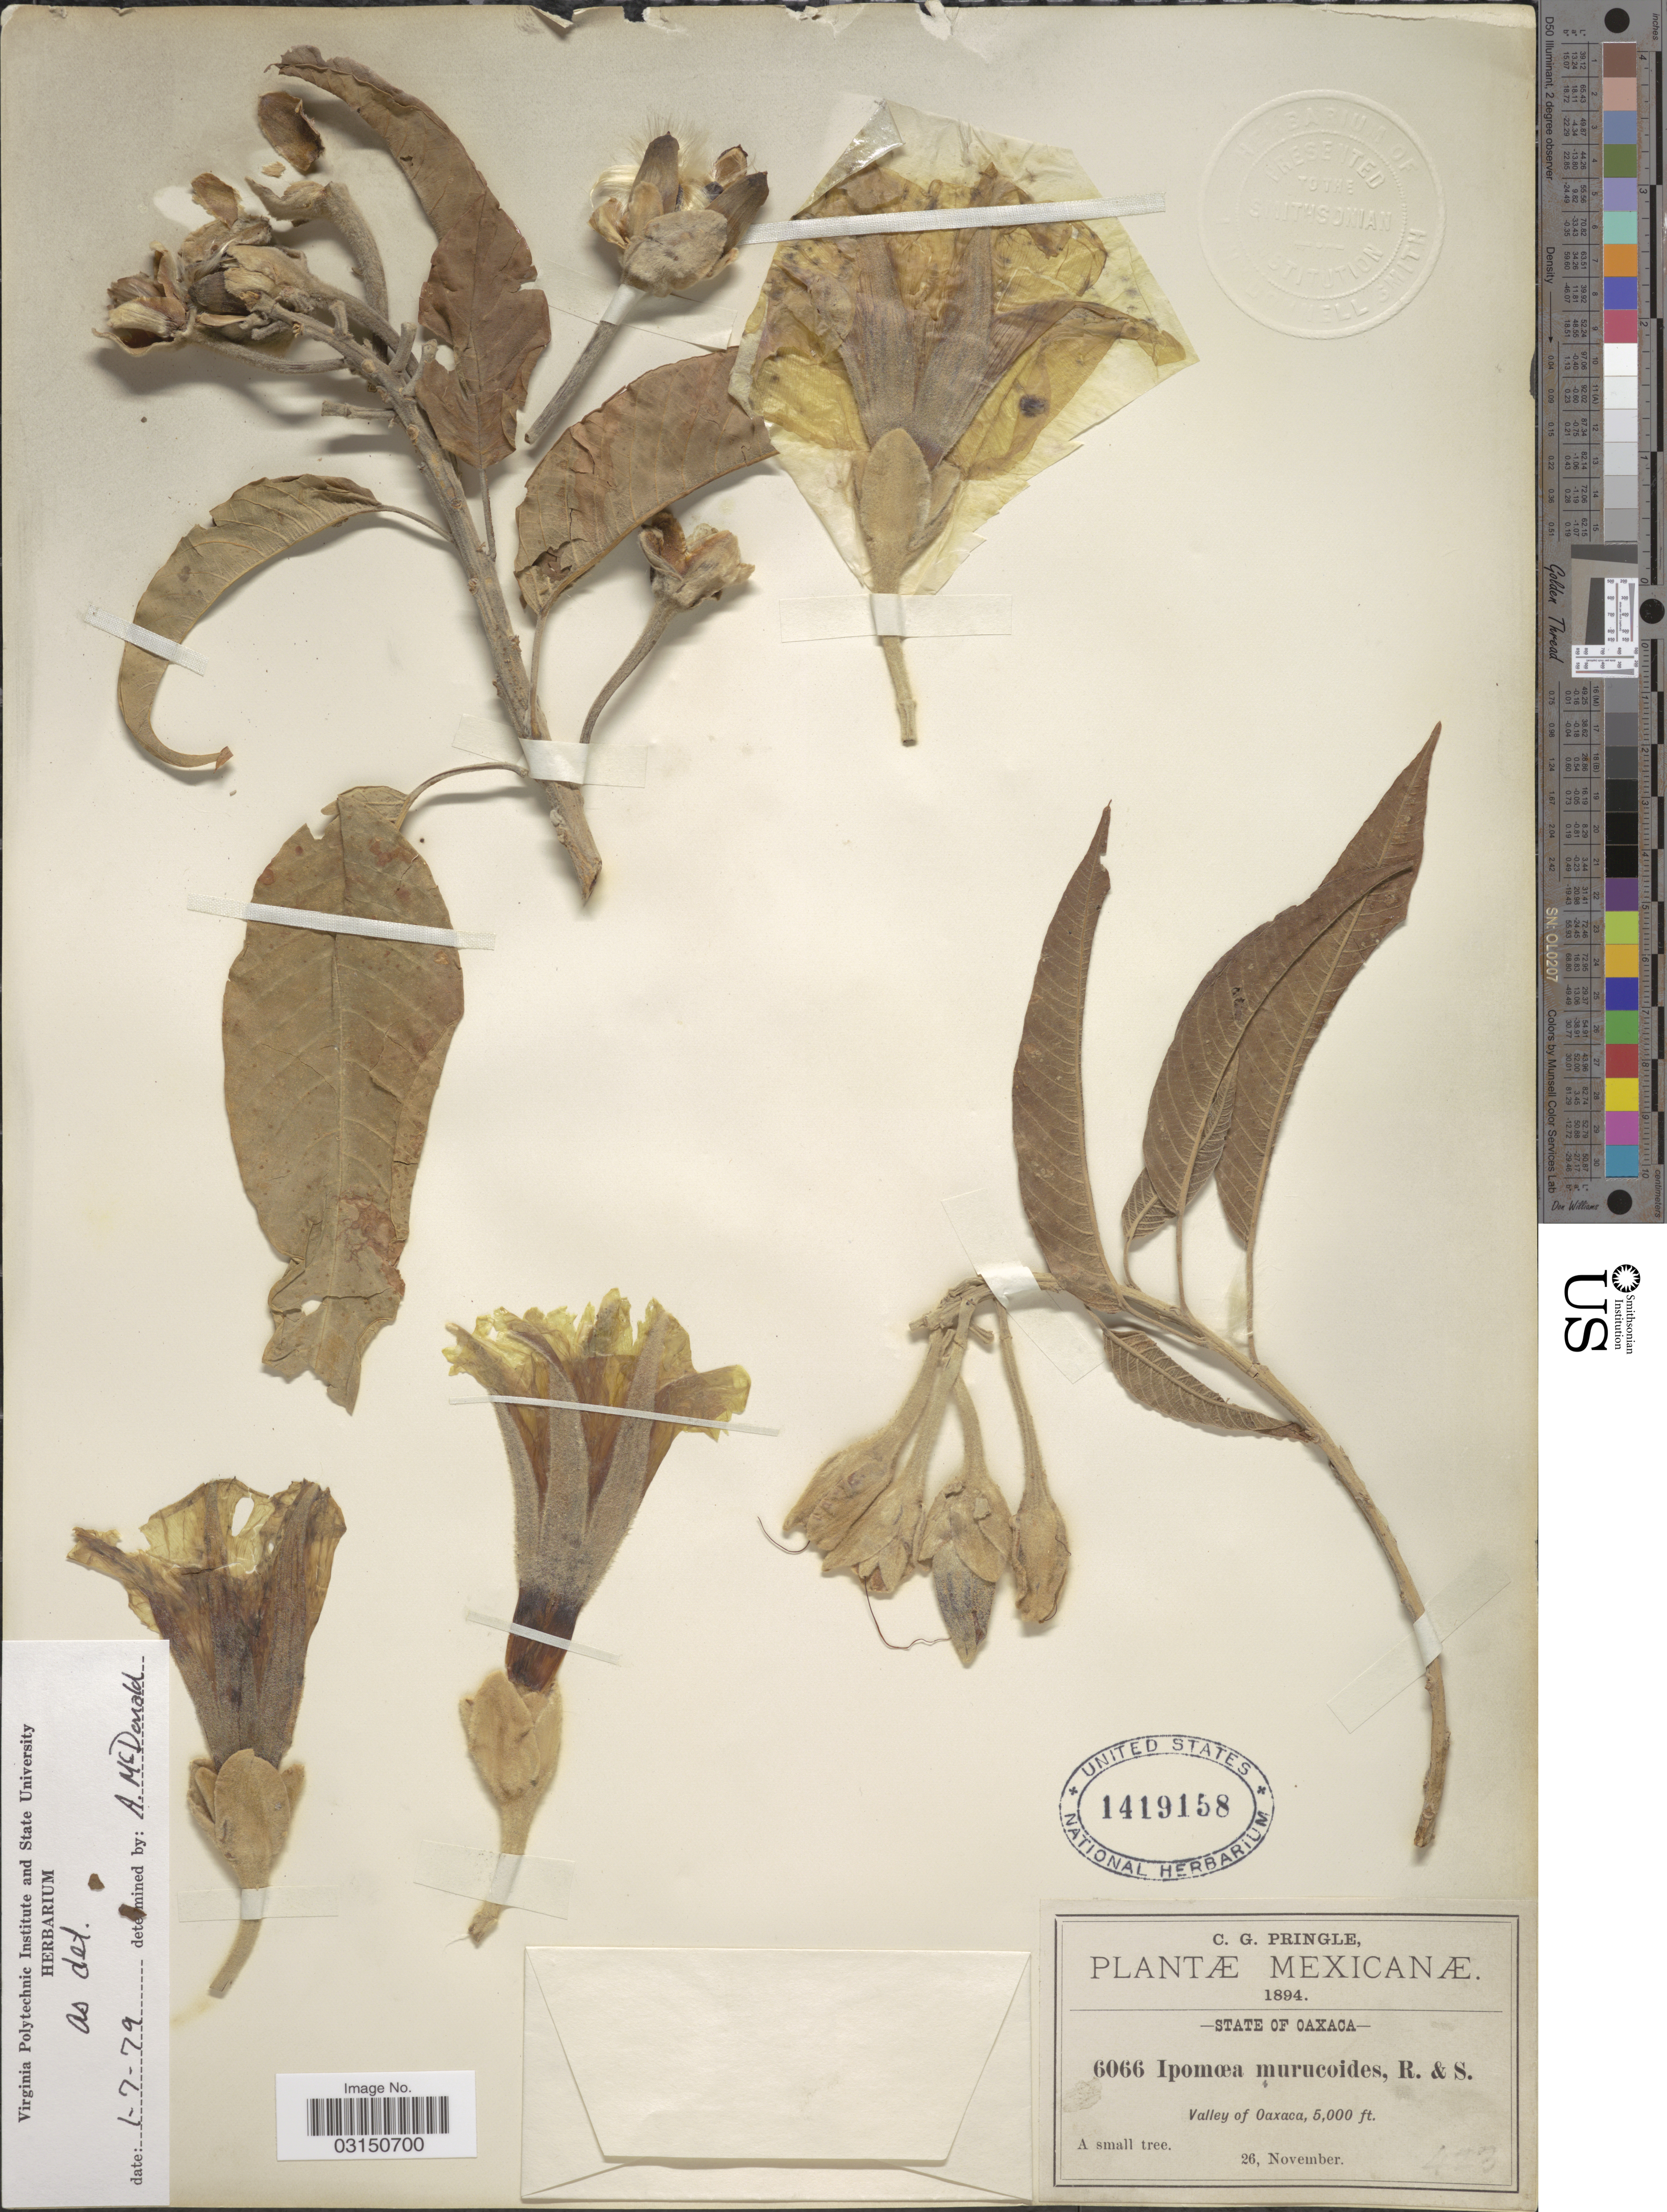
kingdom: Plantae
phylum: Tracheophyta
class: Magnoliopsida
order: Solanales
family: Convolvulaceae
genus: Ipomoea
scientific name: Ipomoea murucoides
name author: Roem. & Schult.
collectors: C. G. Pringle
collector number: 6066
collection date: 1894-11-26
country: Mexico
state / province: Oaxaca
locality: Valley of Oaxaca.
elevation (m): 1524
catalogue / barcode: US 1419158